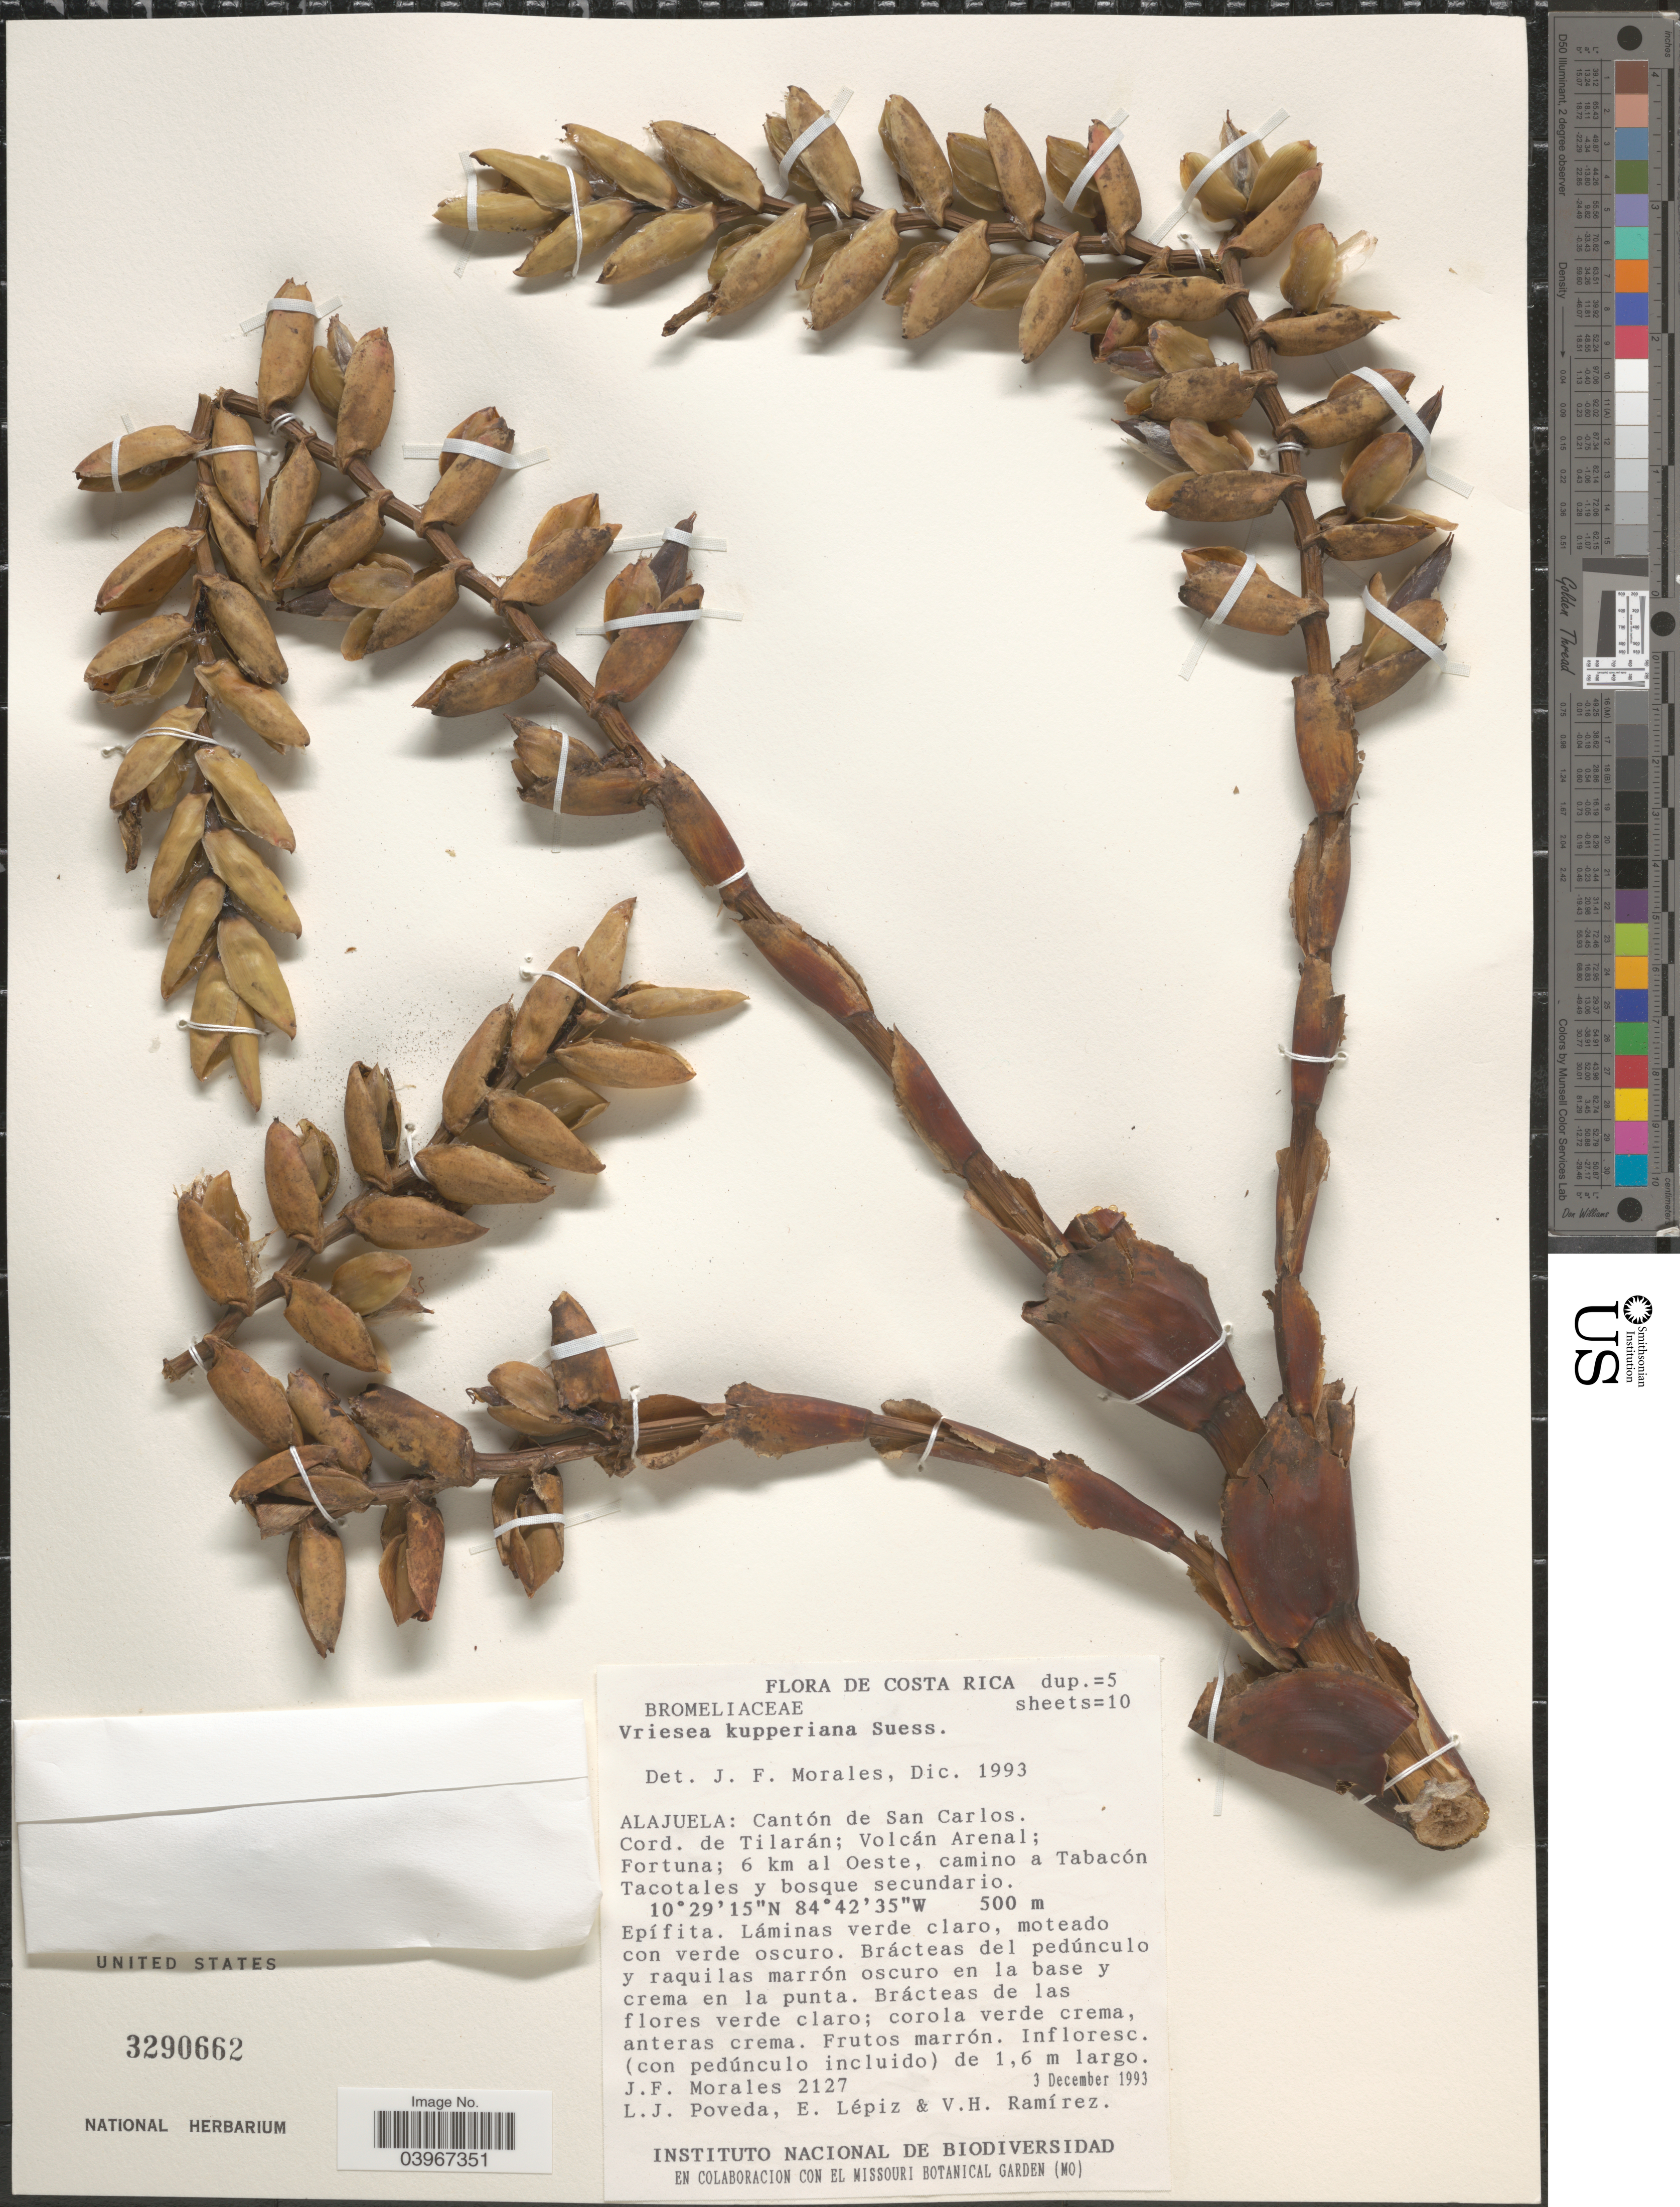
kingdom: Plantae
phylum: Tracheophyta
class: Liliopsida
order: Poales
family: Bromeliaceae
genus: Werauhia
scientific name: Werauhia kupperiana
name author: (Suess.) J.R. Grant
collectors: J. Morales, L. J. Poveda, E. Lepiz & V. H. Wong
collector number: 2127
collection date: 1993-12-03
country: Costa Rica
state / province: Alajuela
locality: Cantón de San Carlos. Cord. de Tilarán; Volcán Arenal; Fortuna; 6 km al Oeste, camino a Tabacón Tacotales y bosque secundario.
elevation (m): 500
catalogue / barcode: US 3290662